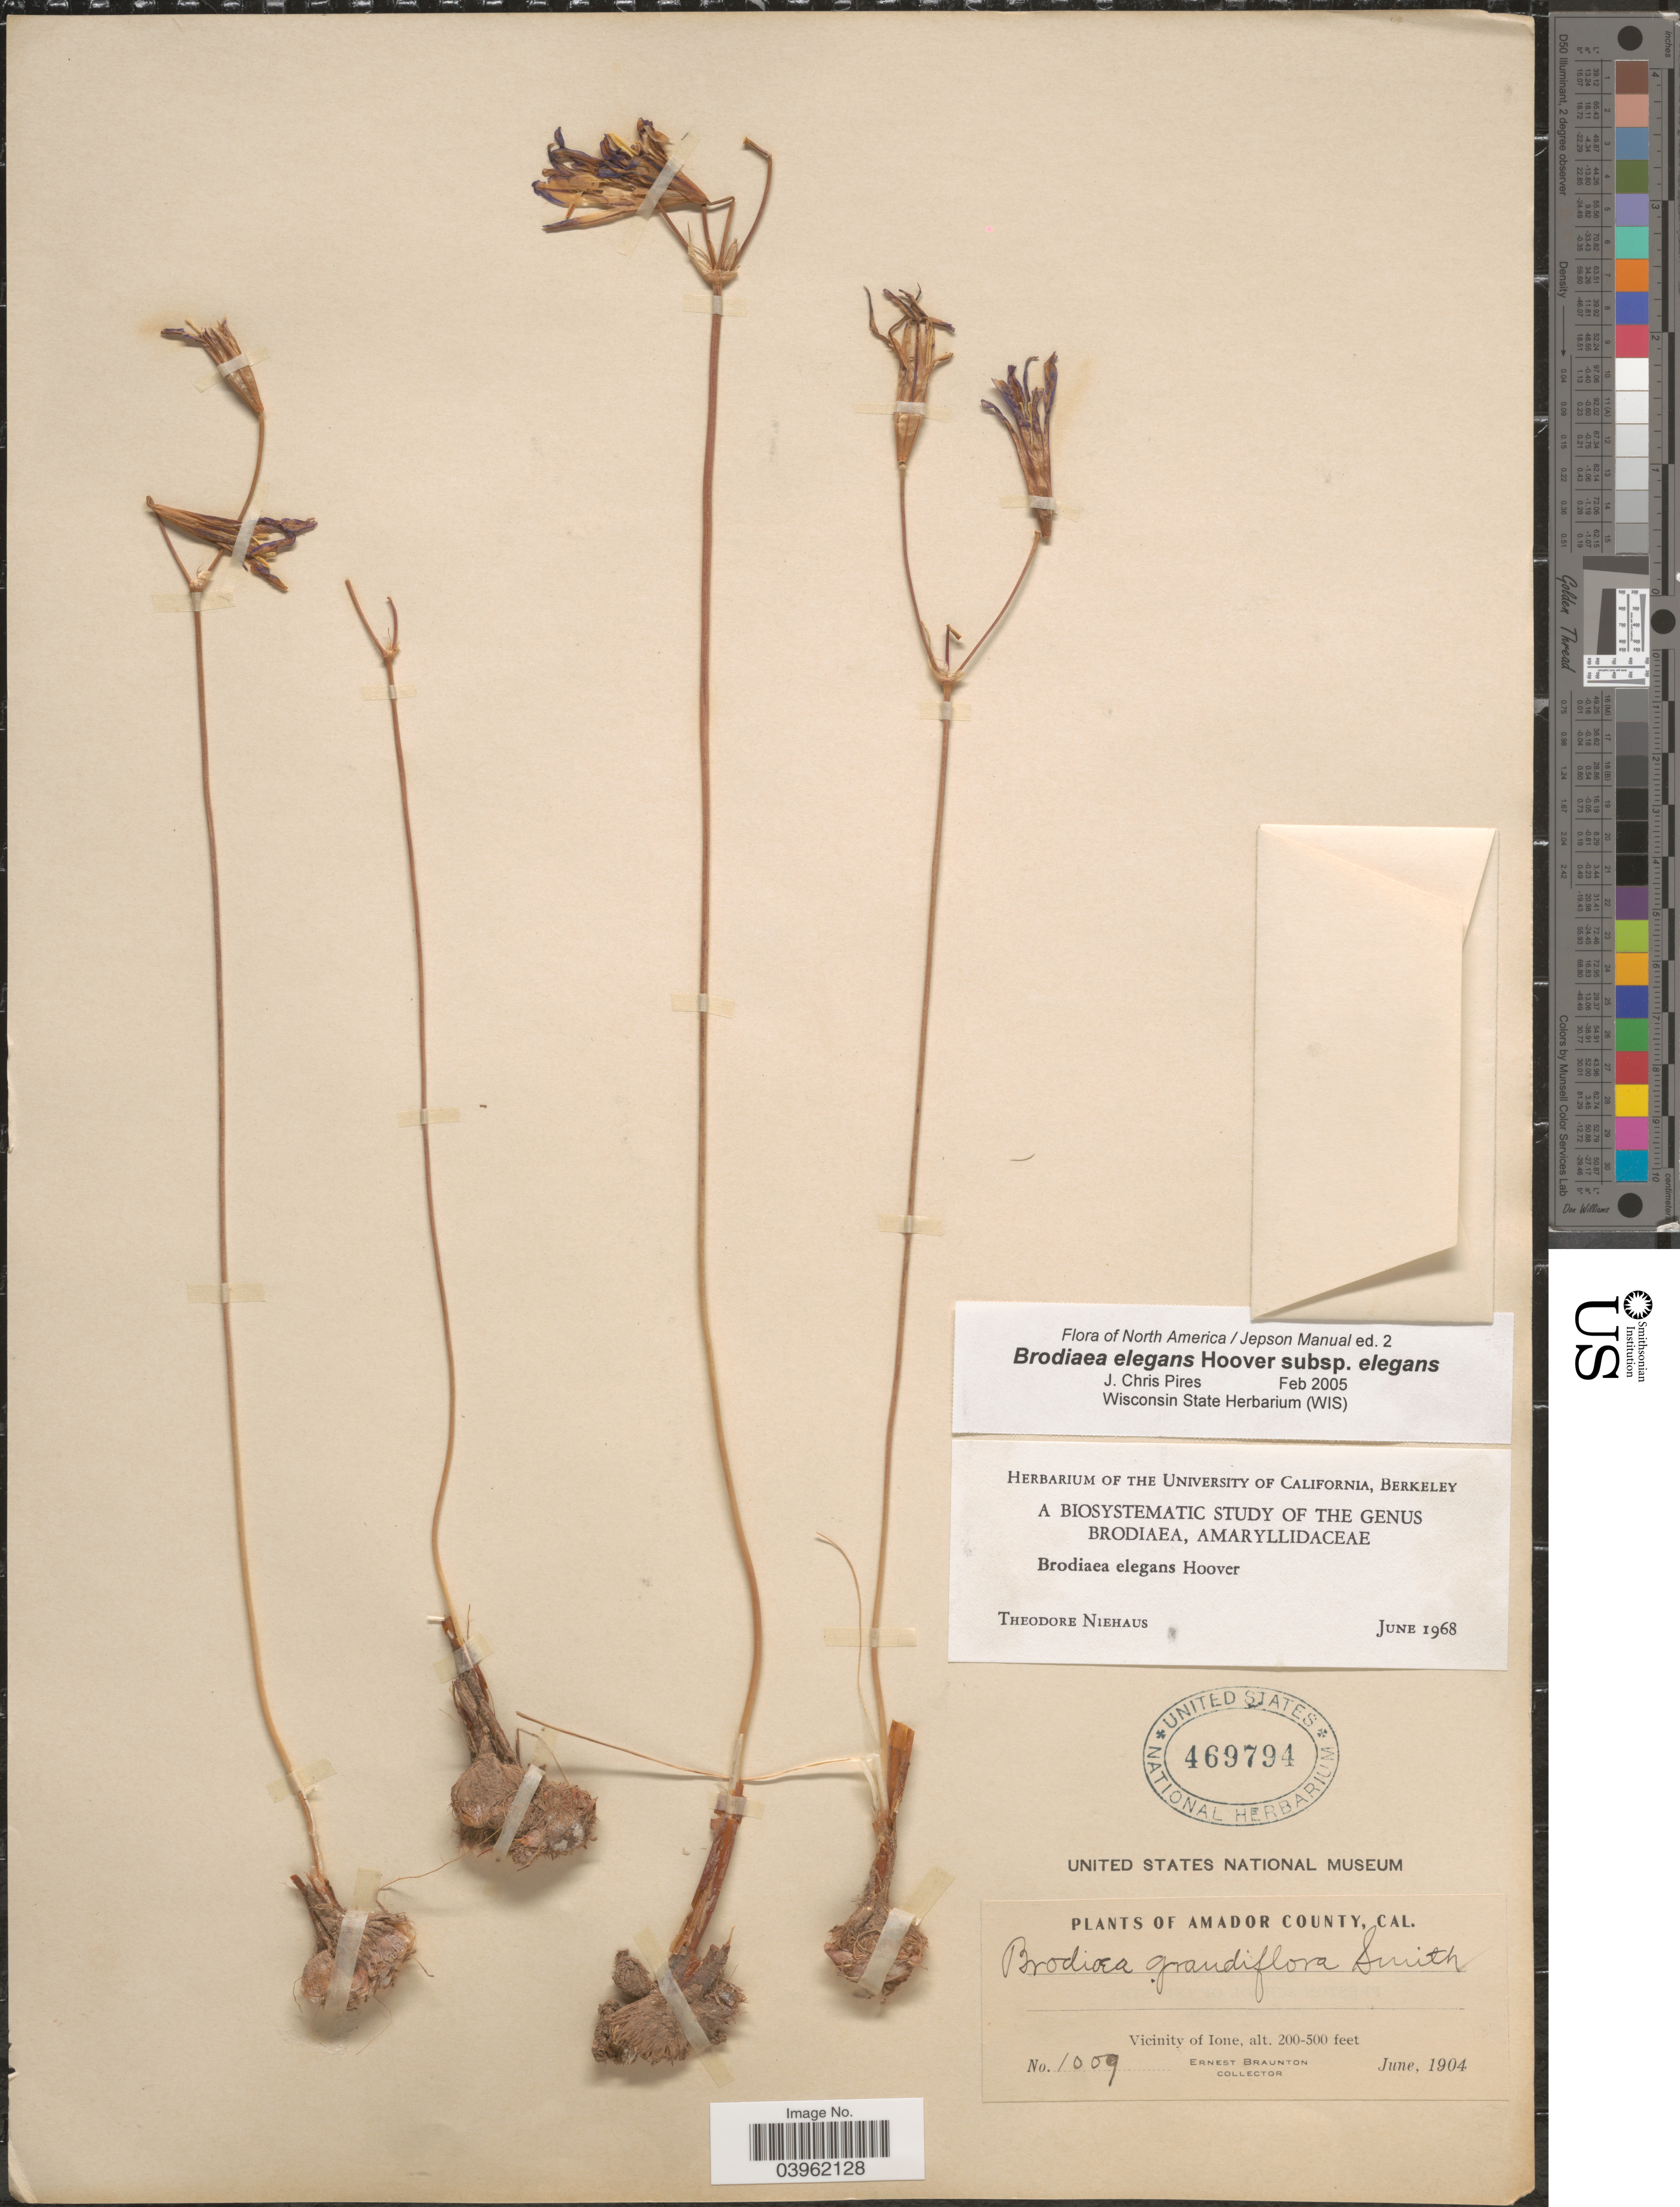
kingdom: Plantae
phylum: Tracheophyta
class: Liliopsida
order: Asparagales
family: Asparagaceae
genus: Brodiaea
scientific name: Brodiaea elegans subsp. elegans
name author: Hoover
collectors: E. Braunton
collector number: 1059*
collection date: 1904-06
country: United States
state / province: California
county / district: Amador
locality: Amador County. Vicinity of Ione.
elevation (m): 61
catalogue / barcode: US 469794